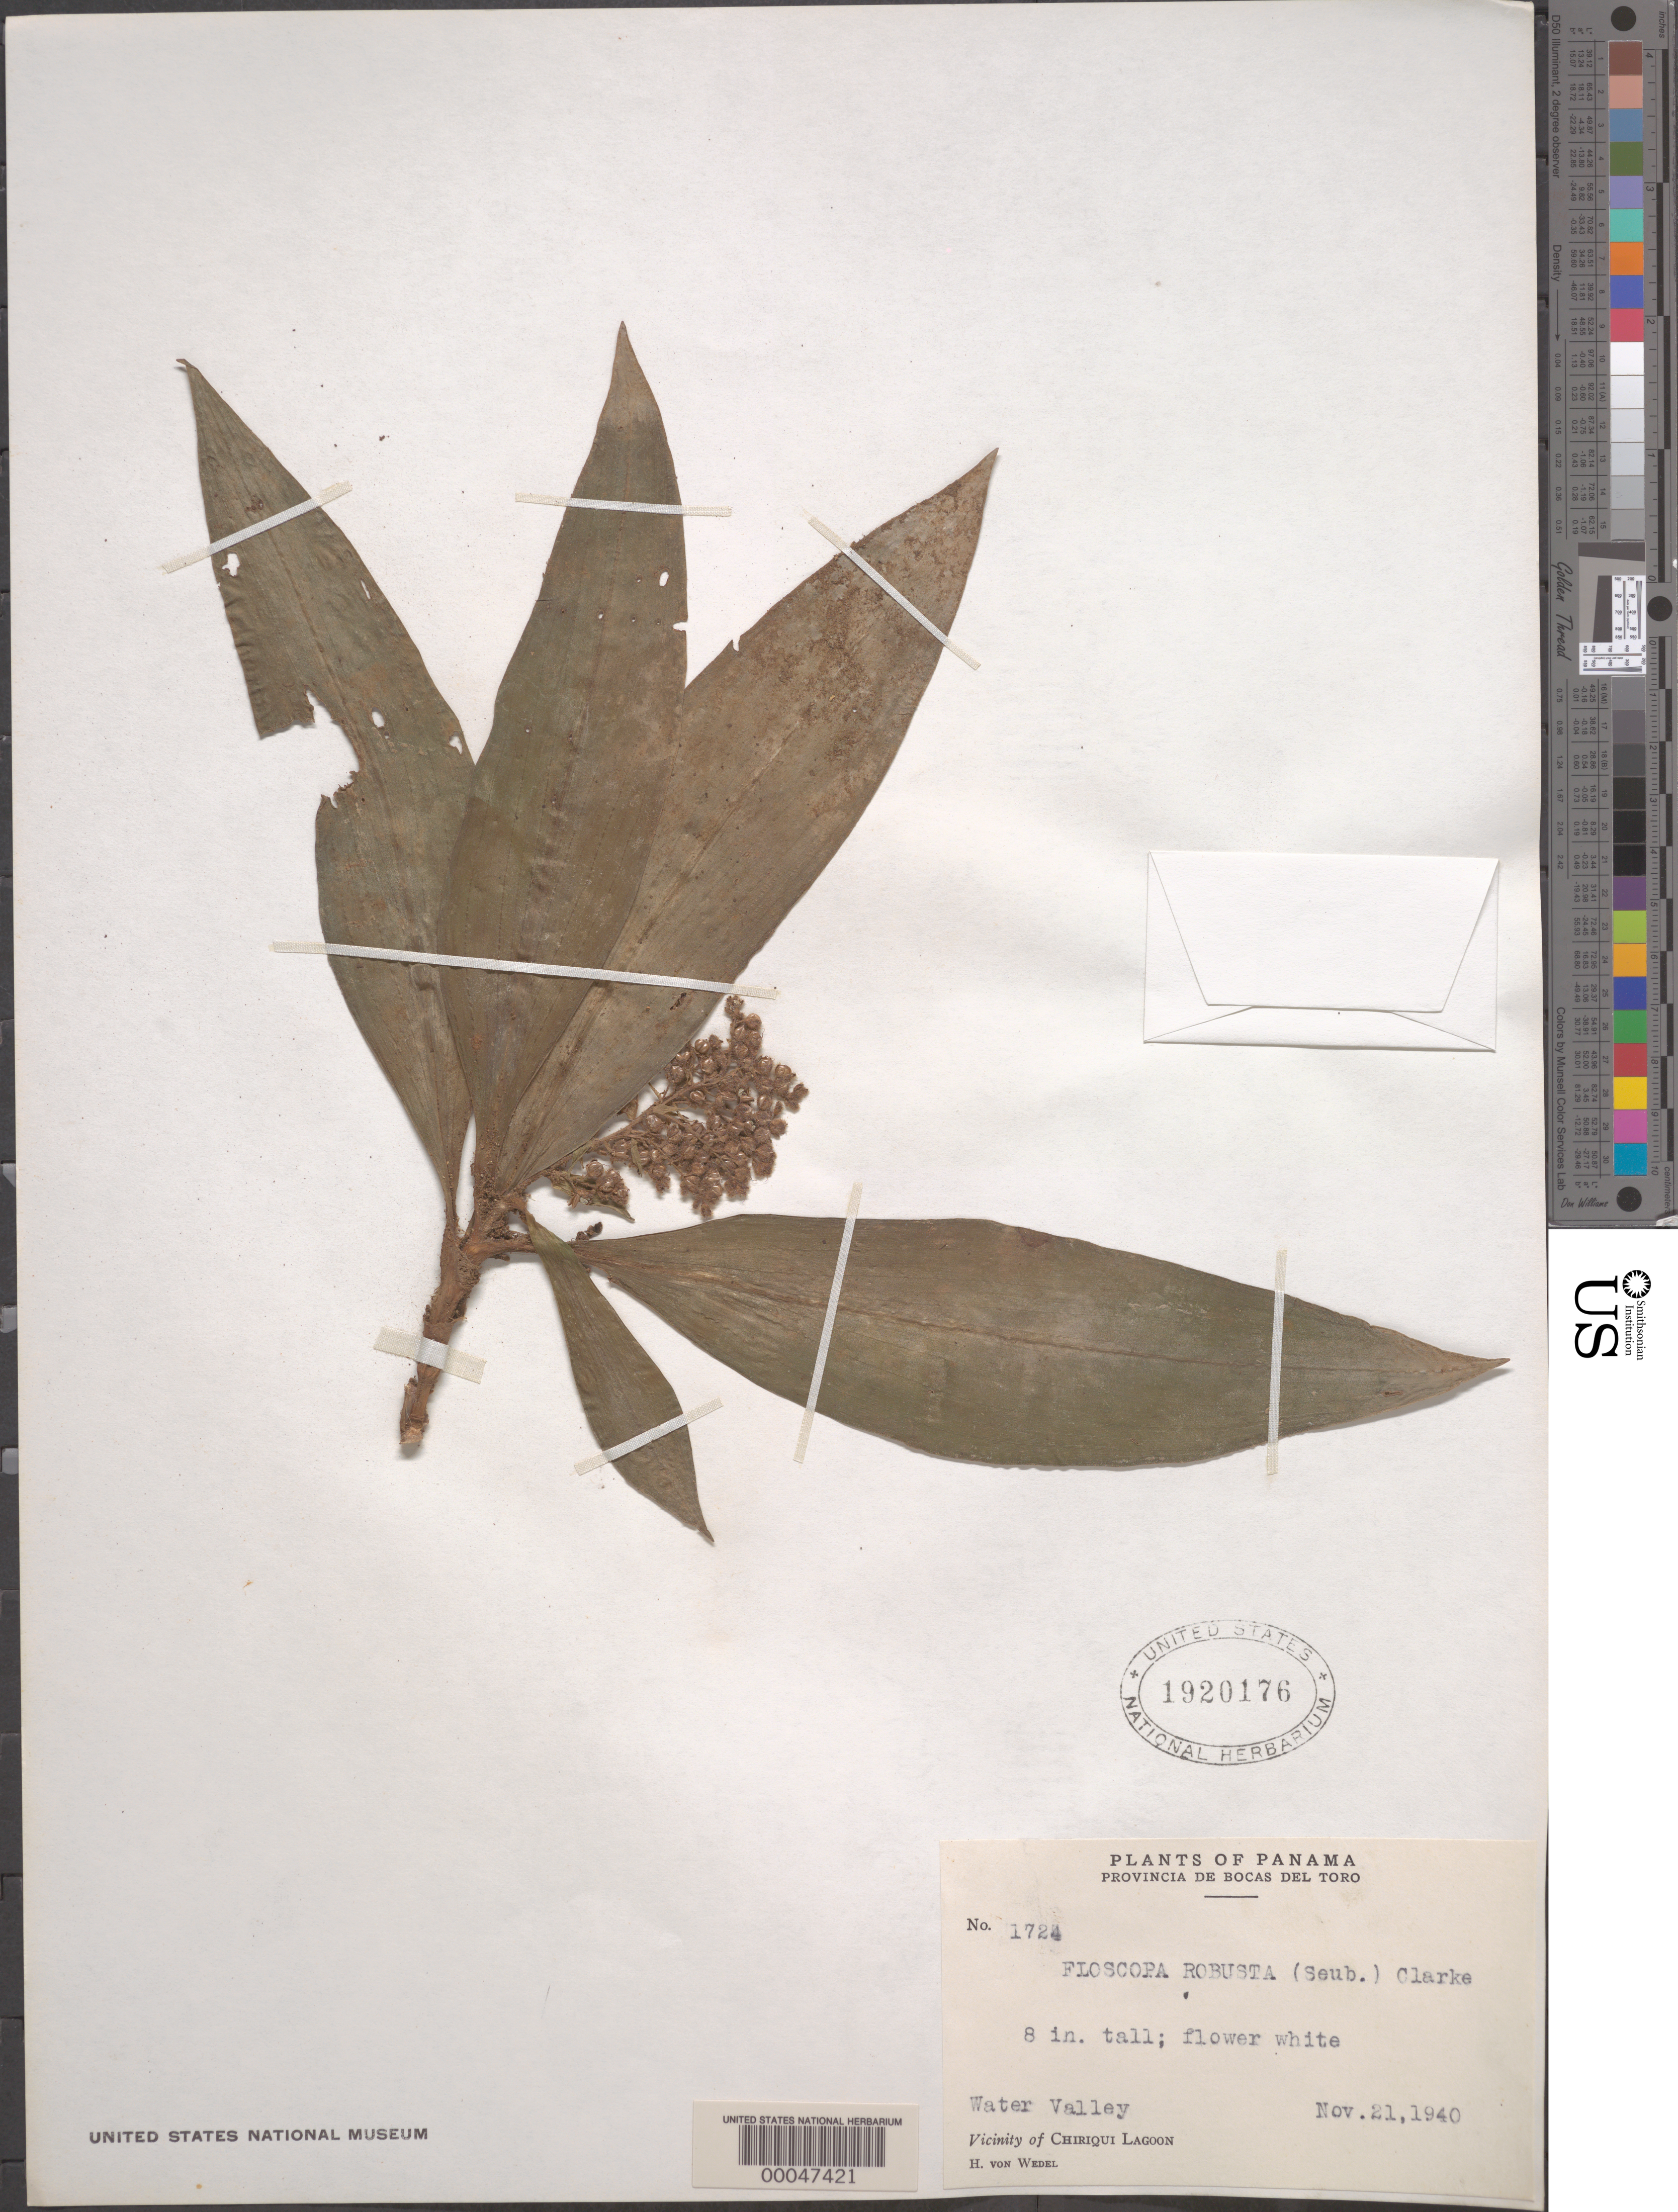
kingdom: Plantae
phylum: Tracheophyta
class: Liliopsida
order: Commelinales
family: Commelinaceae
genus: Floscopa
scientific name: Floscopa robusta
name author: (Seub.) C.B. Clarke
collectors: H. von Wedel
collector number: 1724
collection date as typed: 21 Nov 1940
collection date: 1940-11-21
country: Panama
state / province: Bocas del Toro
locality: Water Valley, Chiriquí Lagoon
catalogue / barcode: US 1920176